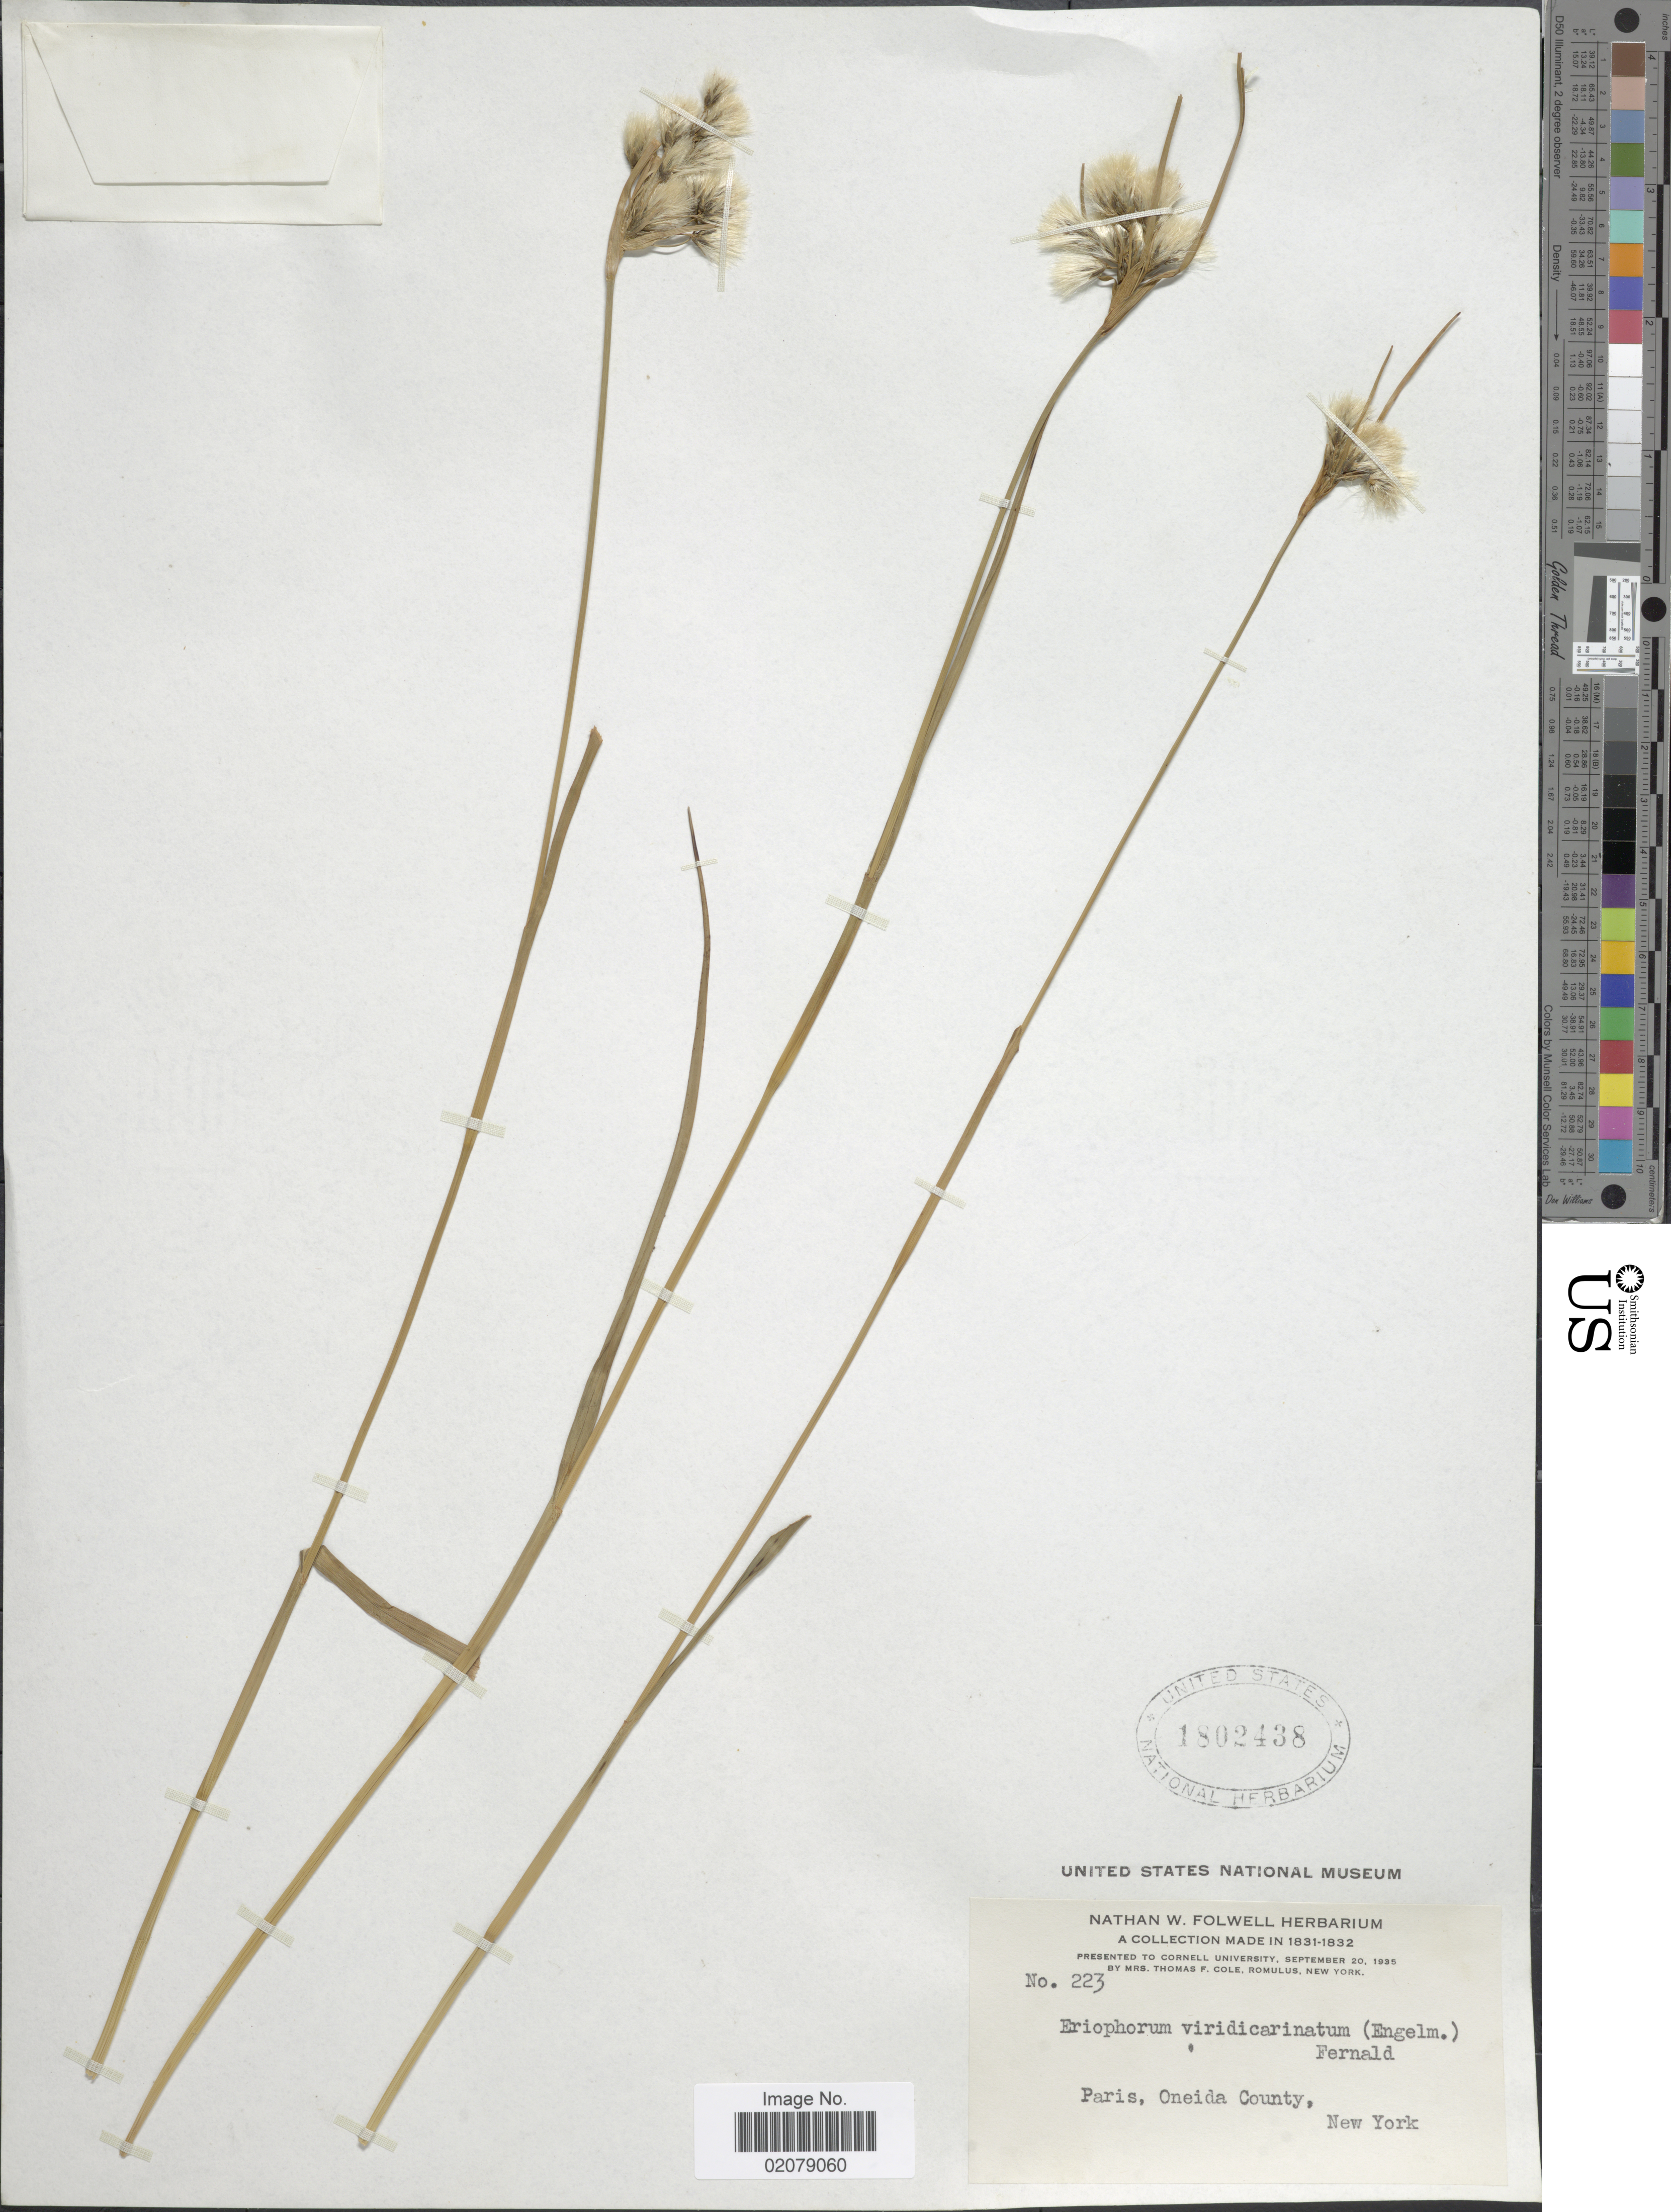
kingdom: Plantae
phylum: Tracheophyta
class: Liliopsida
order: Poales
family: Cyperaceae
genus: Eriophorum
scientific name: Eriophorum viridicarinatum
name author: (Englem.) Fernald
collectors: T. Cole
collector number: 223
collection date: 1831/1832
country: United States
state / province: New York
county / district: Oneida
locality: Paris, Oneida County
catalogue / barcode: US 1802438